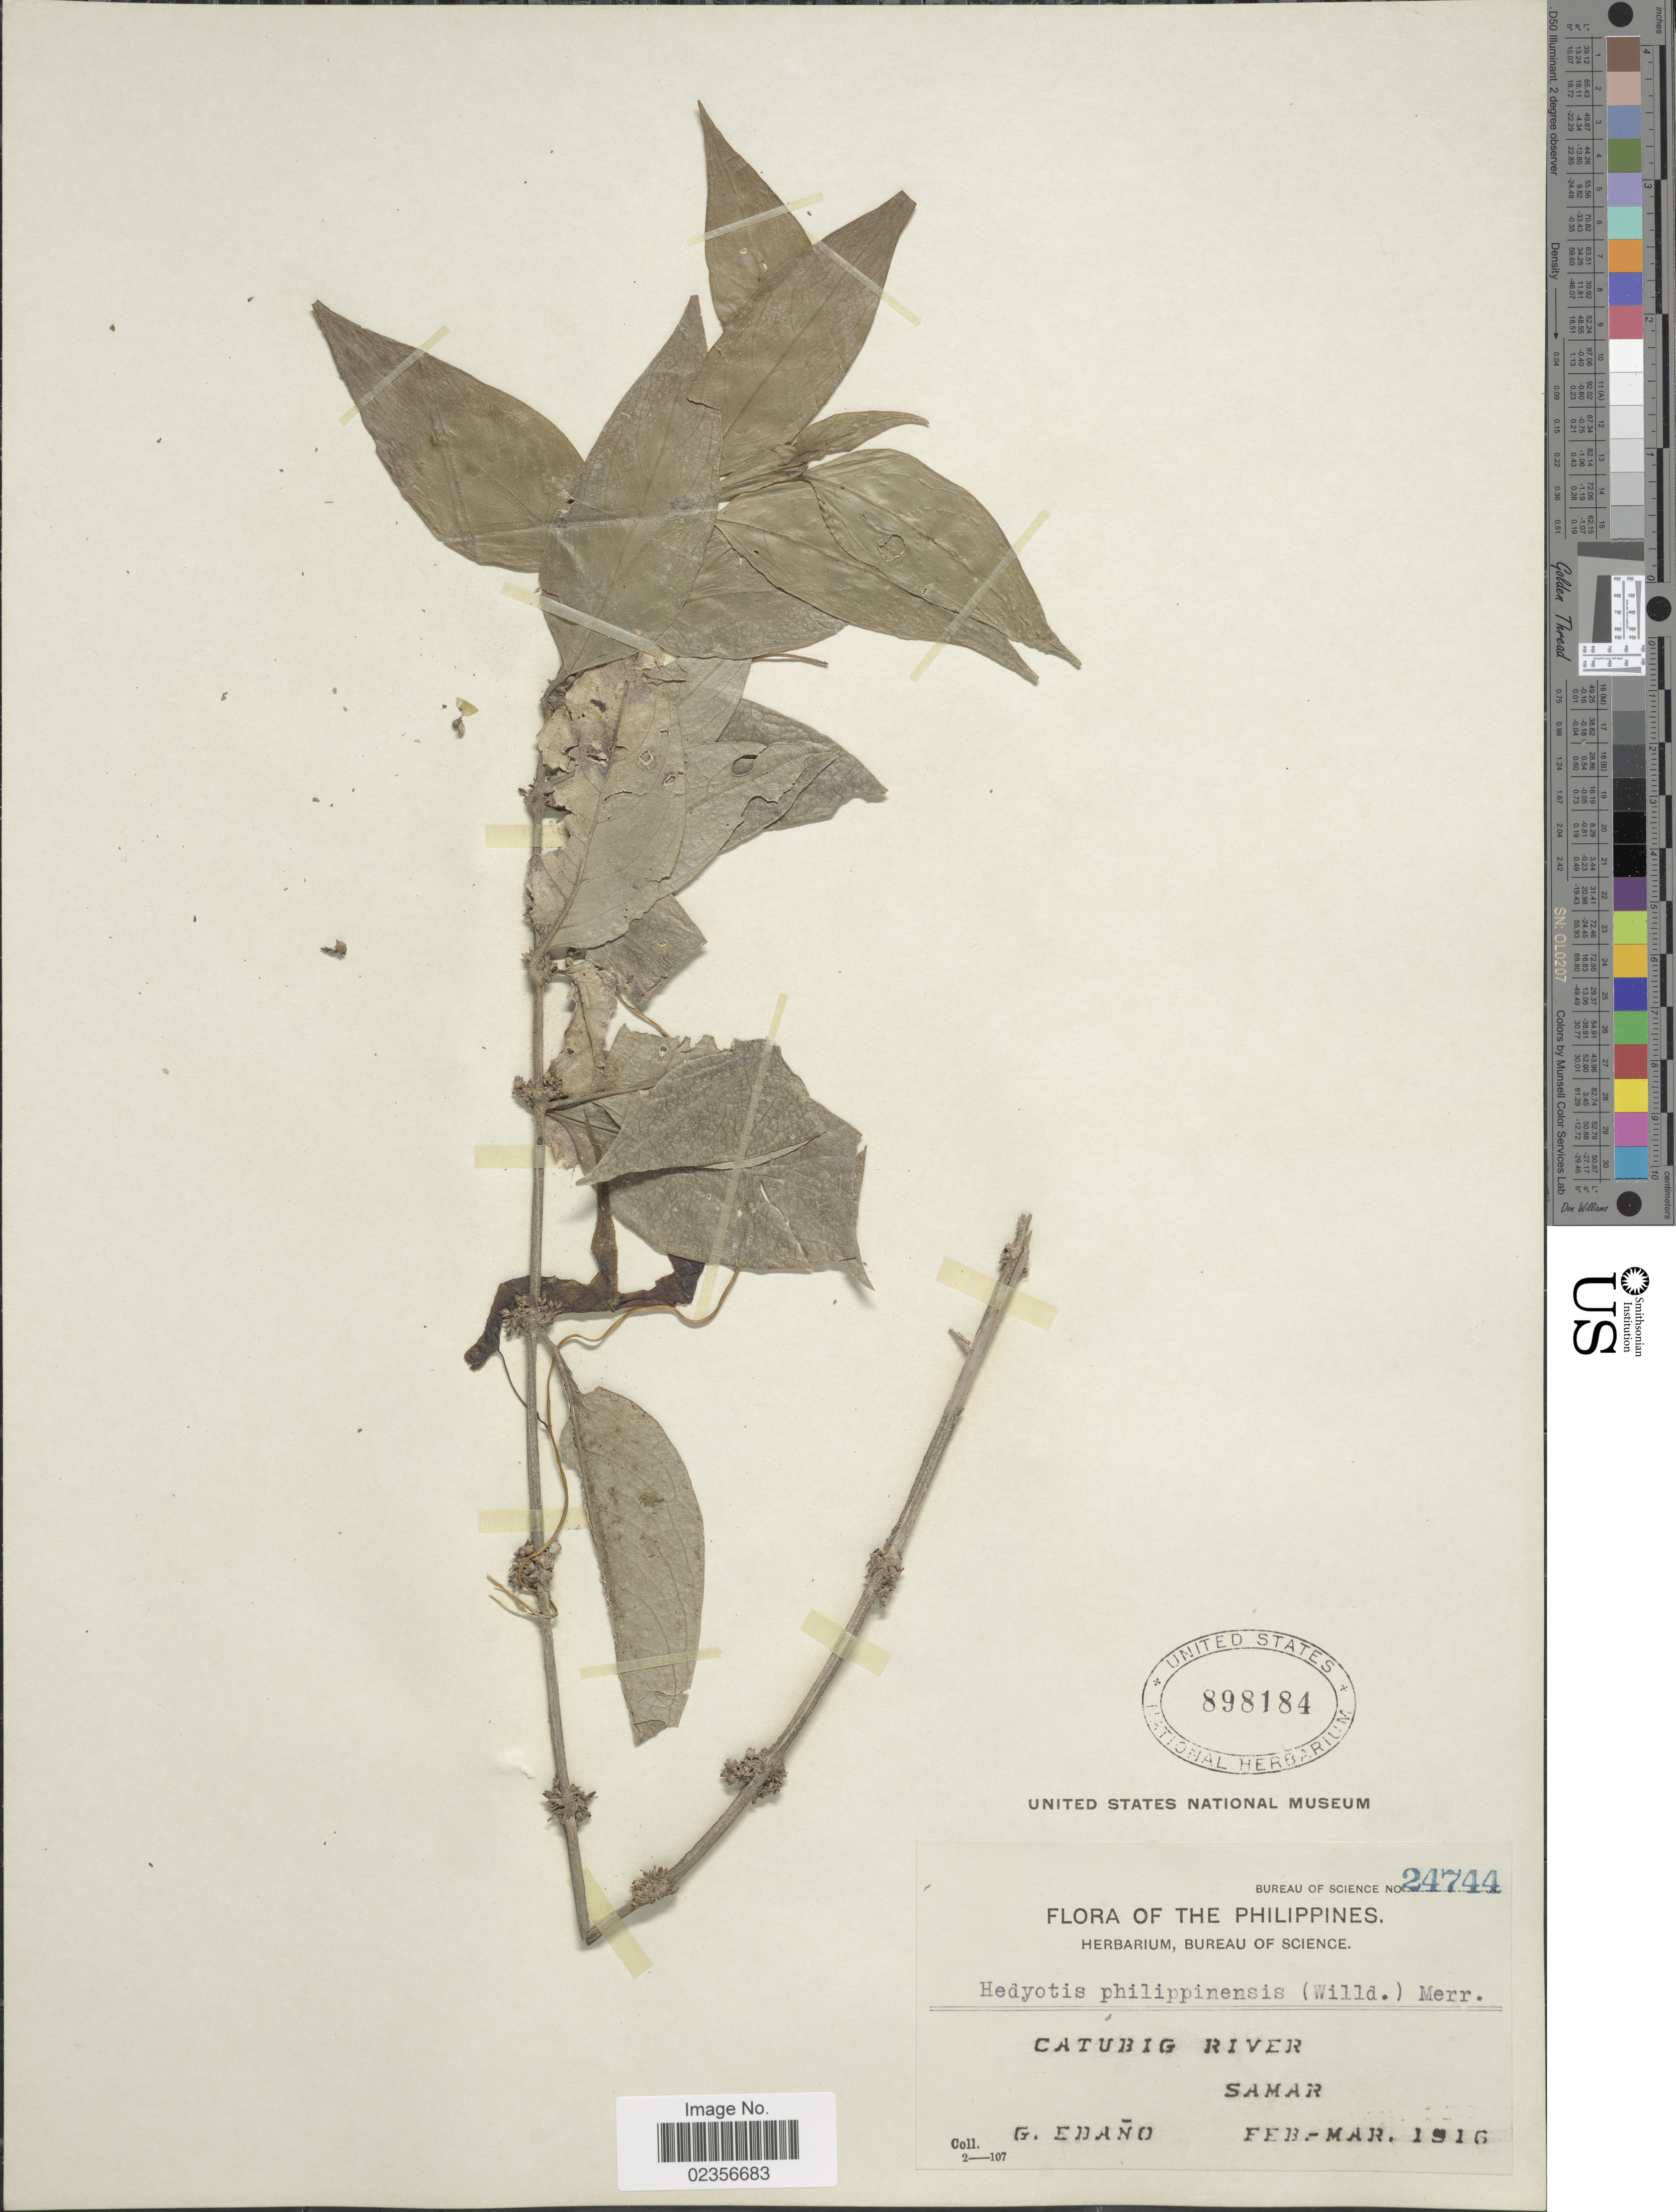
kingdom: Plantae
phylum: Tracheophyta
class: Magnoliopsida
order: Gentianales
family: Rubiaceae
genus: Hedyotis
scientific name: Hedyotis philippensis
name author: (Willd. ex Spreng.) Merr. ex C.B. Rob.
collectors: G. Edaño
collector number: Bureau of Science 24744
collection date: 1916-02/1916-03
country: Philippines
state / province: Eastern Visayas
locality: Catubig River. Samar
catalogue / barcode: US 898184